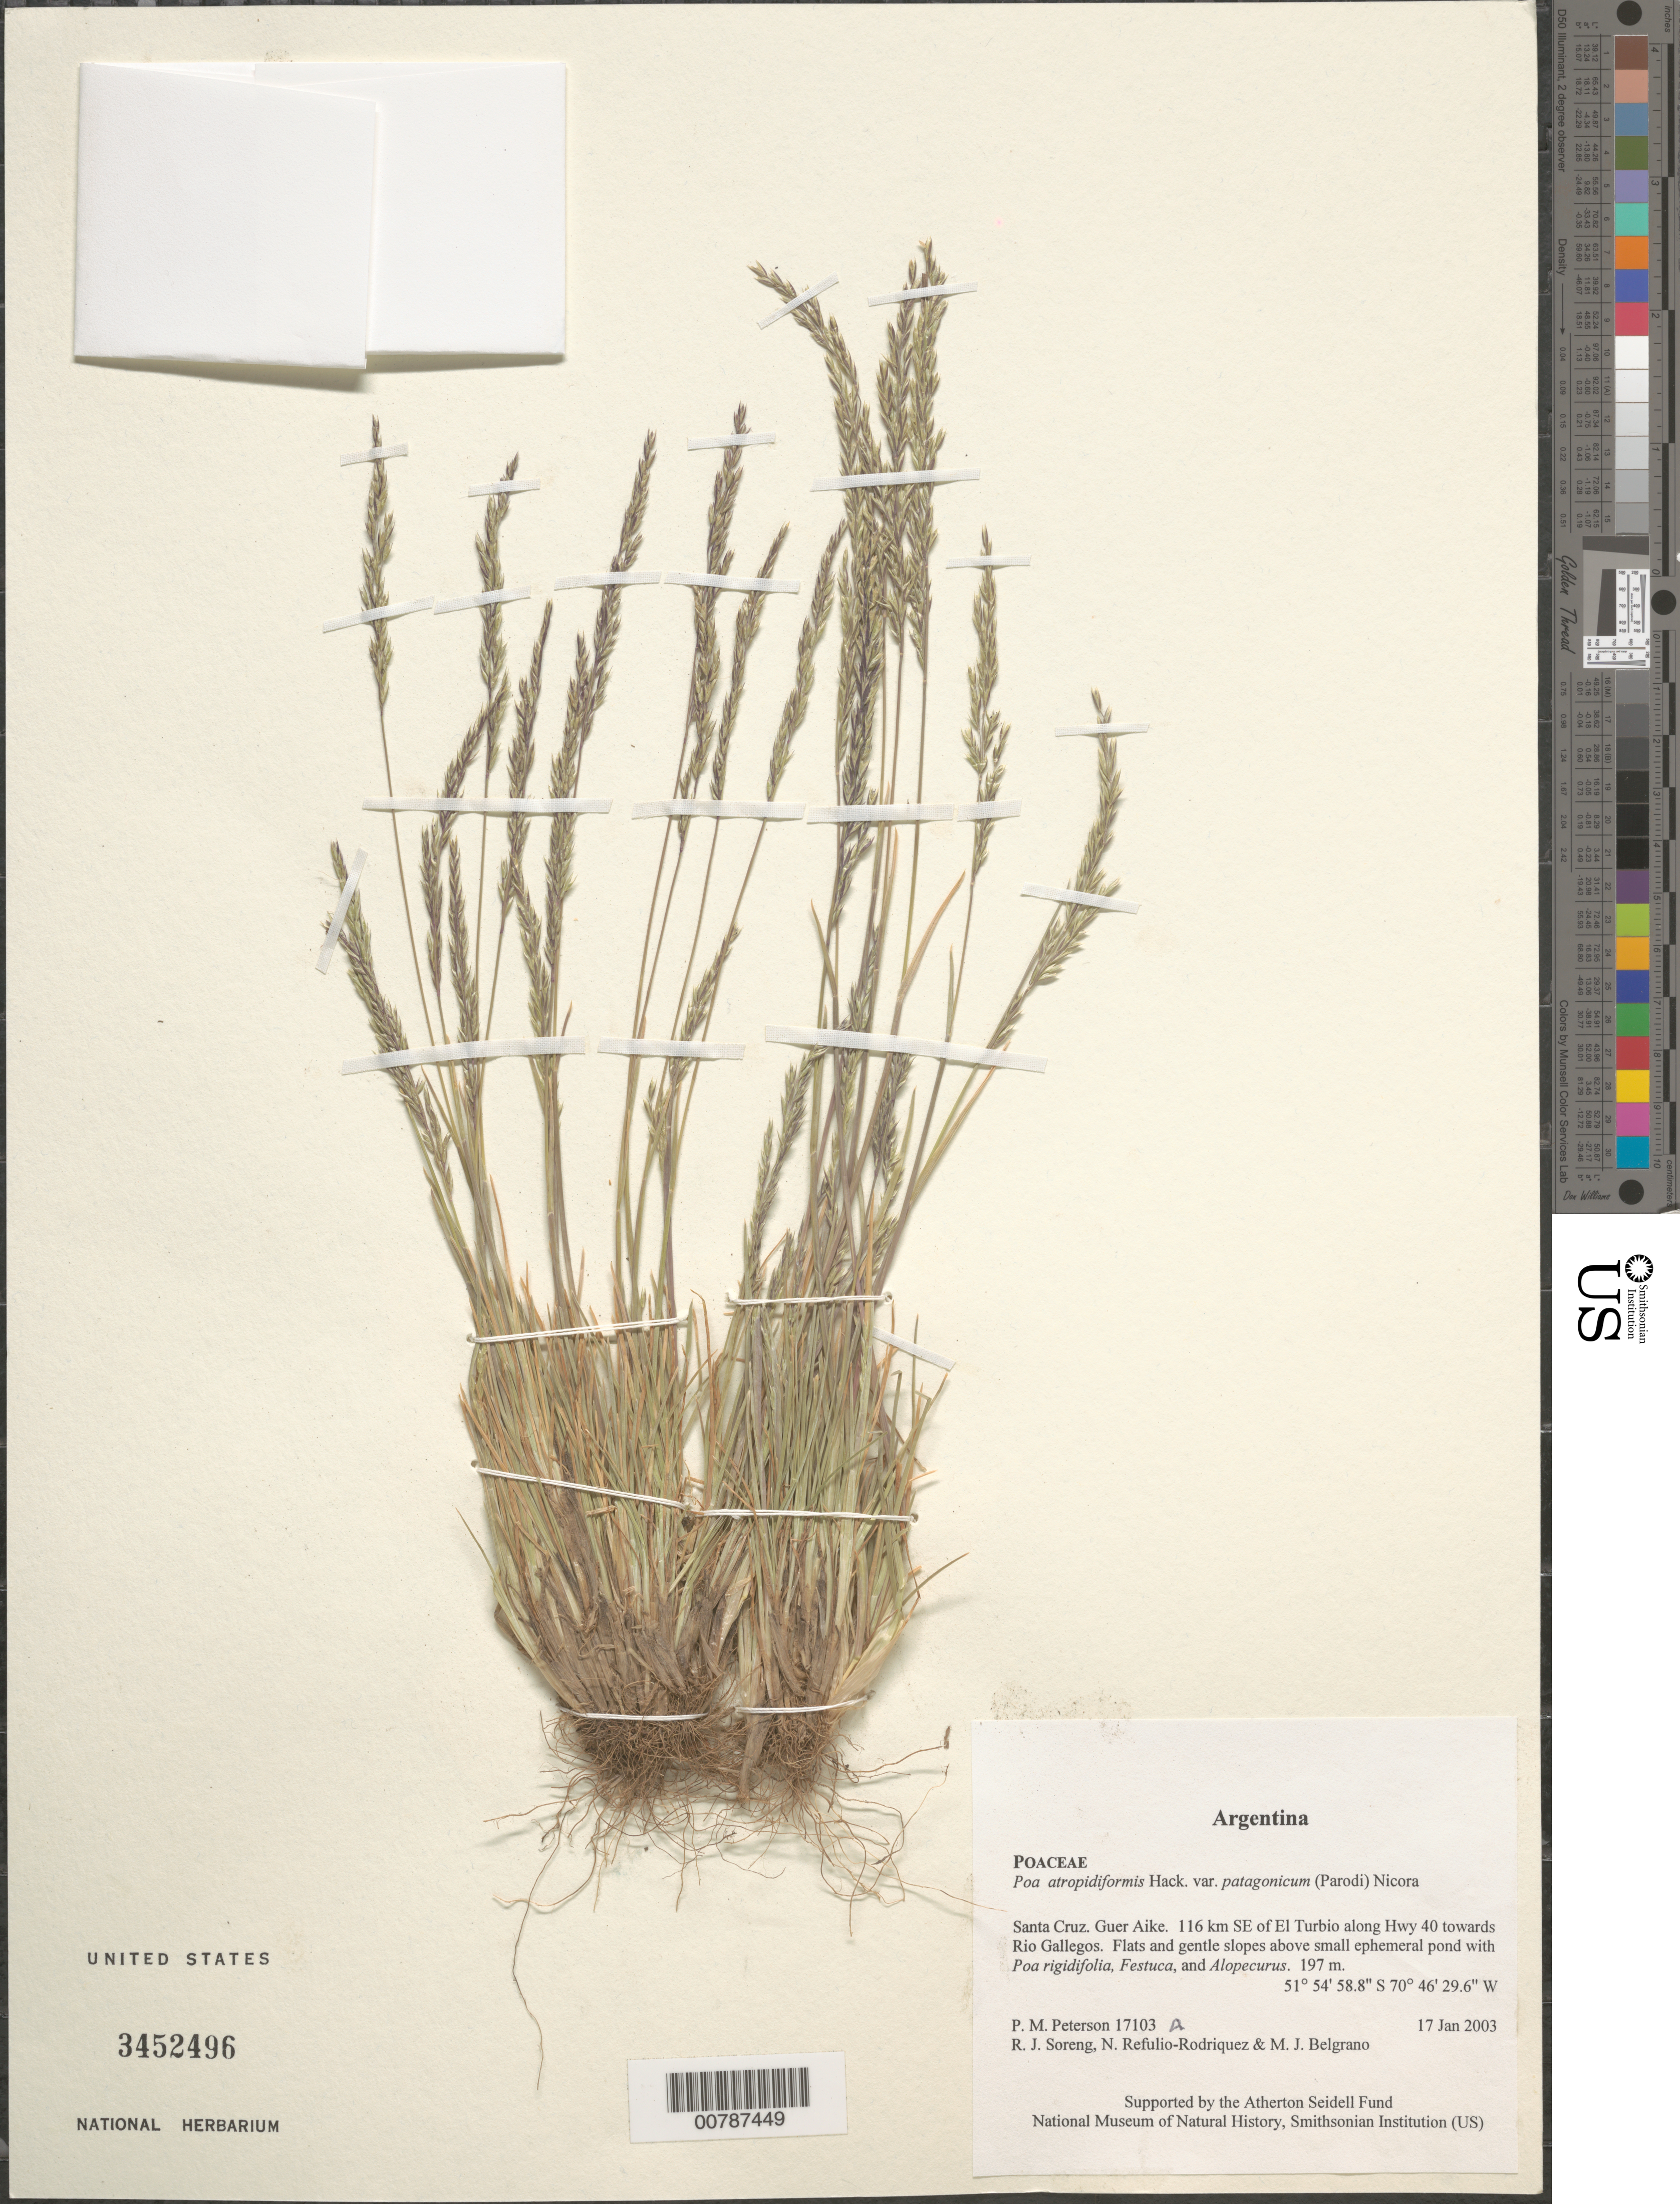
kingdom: Plantae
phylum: Tracheophyta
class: Liliopsida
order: Poales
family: Poaceae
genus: Poa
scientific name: Poa atropidiformis var. atropidiformis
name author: Hack.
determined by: Soreng, Robert J., Research Associate (BOT), Smithsonian Institution - National Museum of Natural History (UNITED STATES)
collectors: P. M. Peterson, R. J. Soreng, N. Refulio-Rodríguez & M. Belgrano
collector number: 17103b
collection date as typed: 17 Jan 2003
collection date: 2003-01-17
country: Argentina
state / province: Santa Cruz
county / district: Guer Aike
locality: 116 km SE of El Turbio along Hwy 40 towards Rio Gallegos. Flats and gentle slopes above small ephemeral pond with Poa rigidifolia, Festuca, and Alopecurus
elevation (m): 197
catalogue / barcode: US 3452496